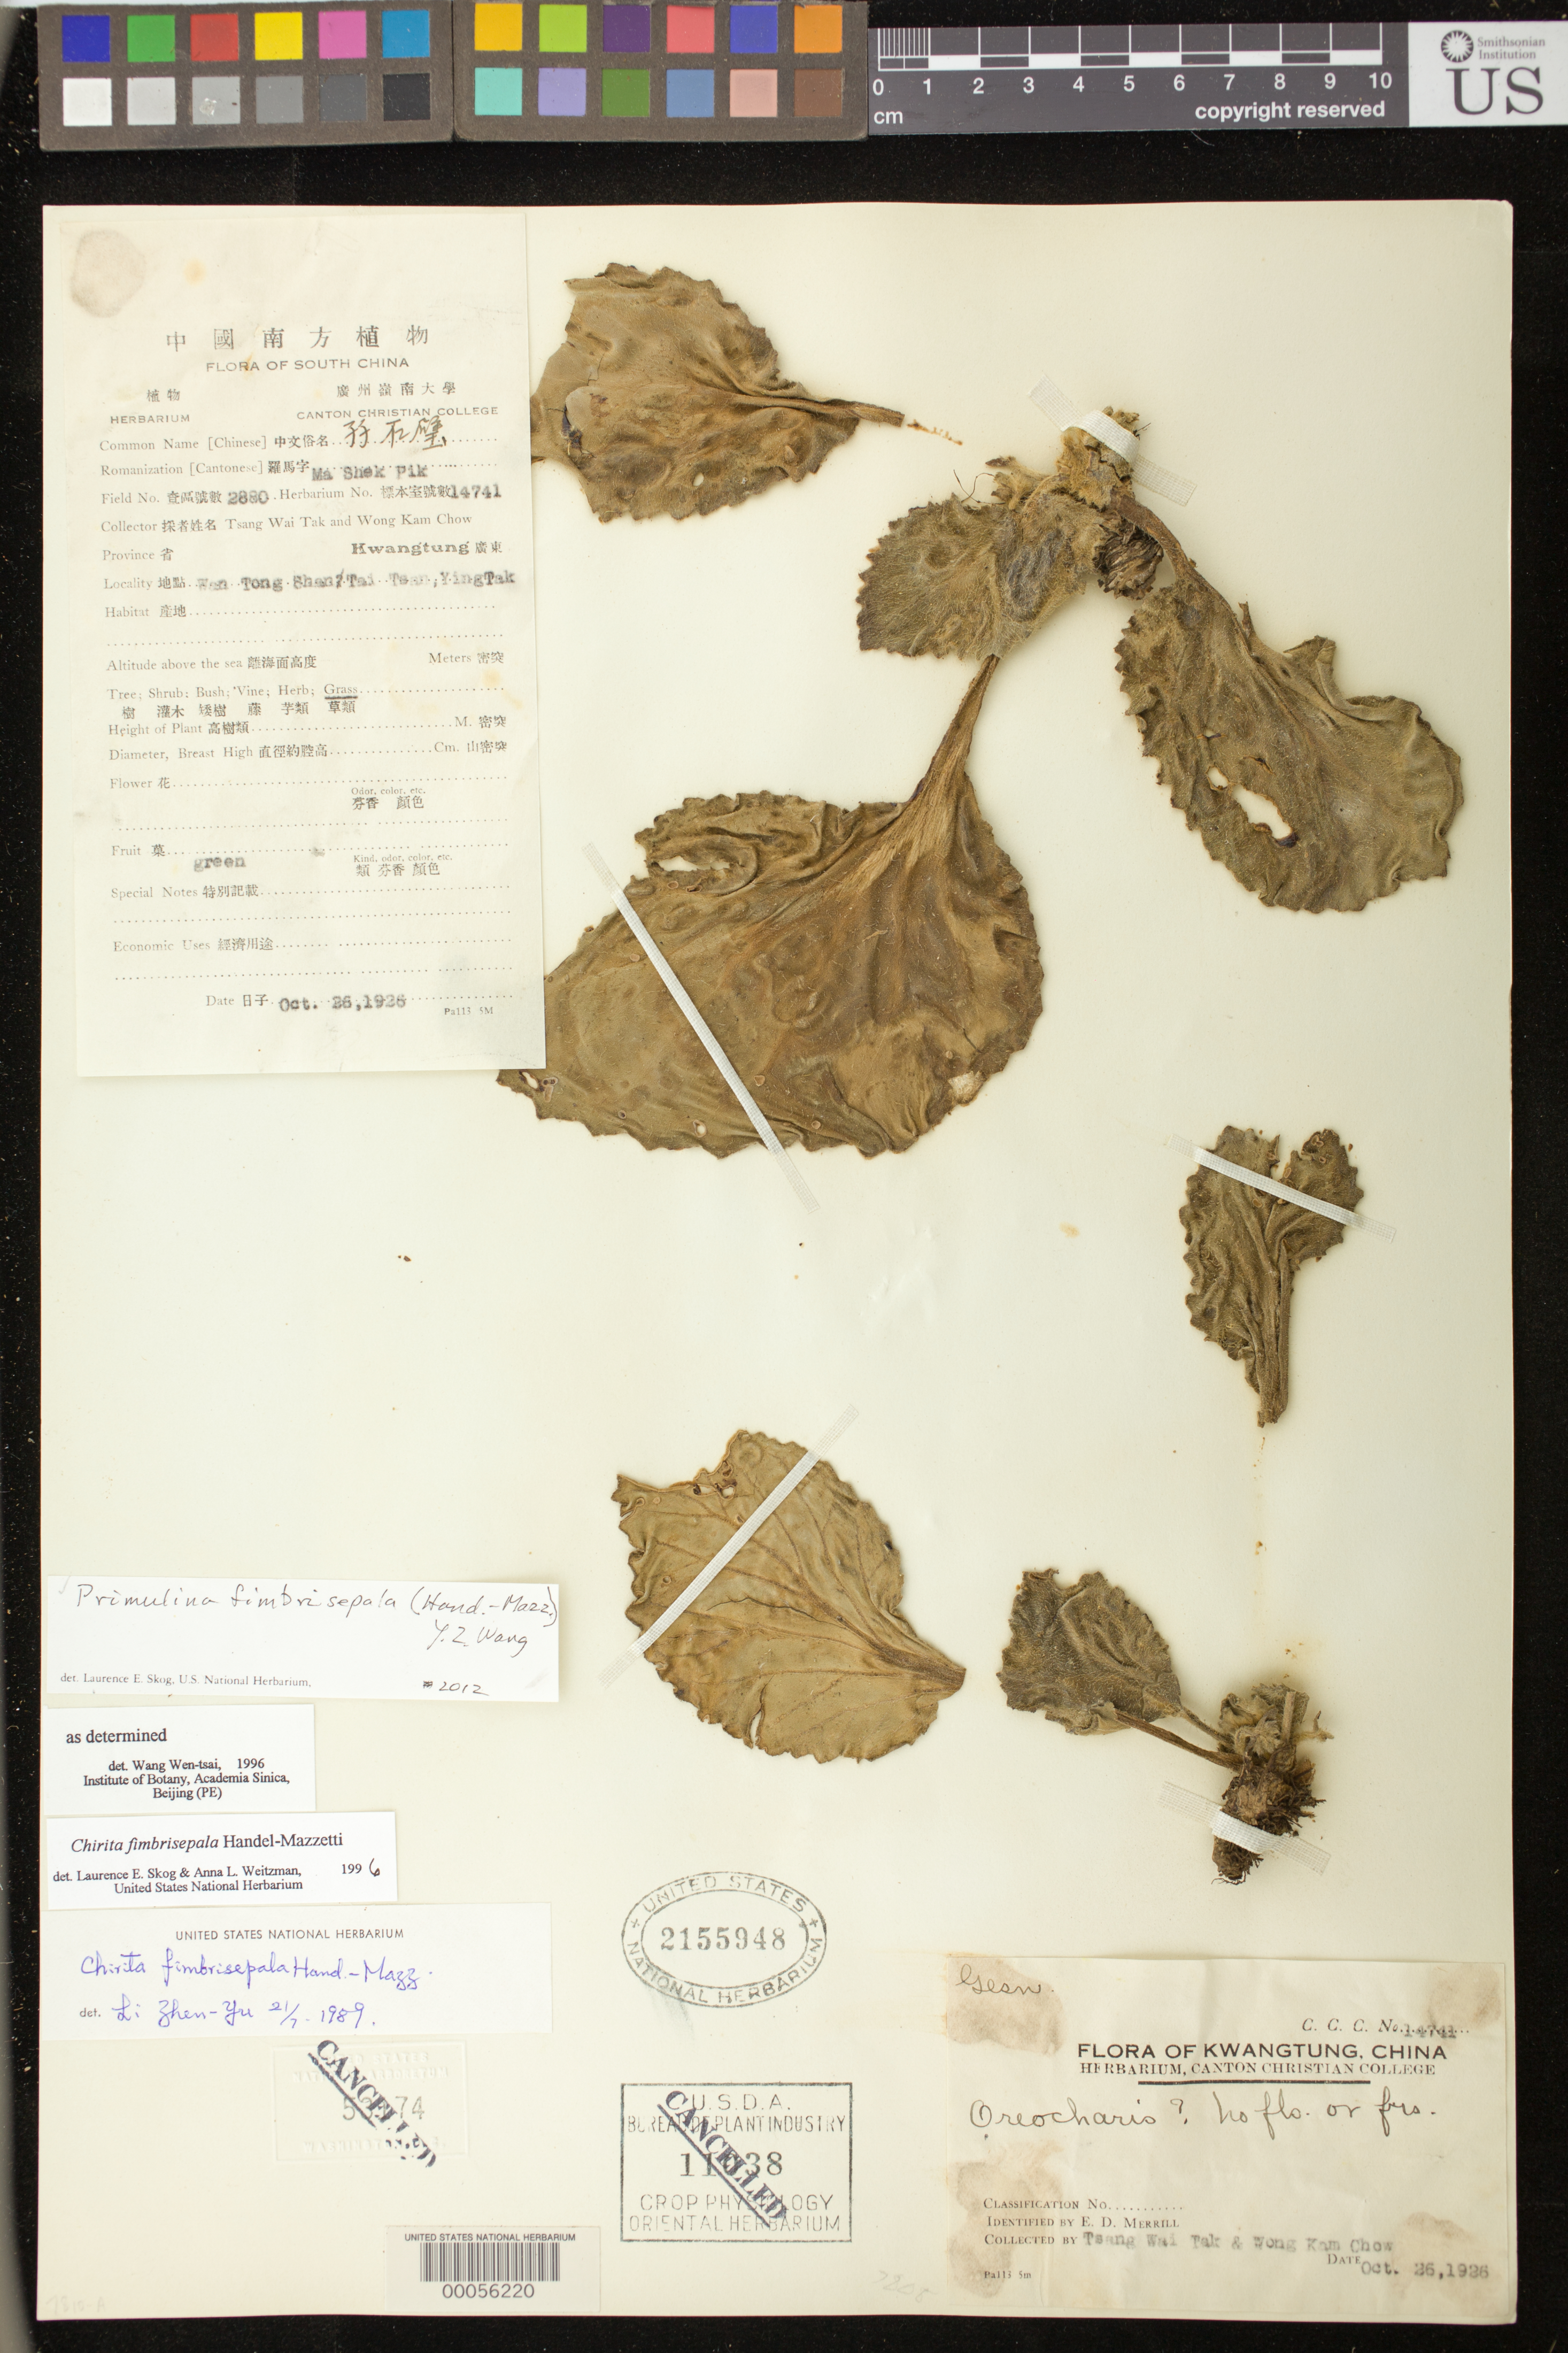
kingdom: Plantae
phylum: Tracheophyta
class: Magnoliopsida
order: Lamiales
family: Gesneriaceae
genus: Primulina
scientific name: Primulina fimbrisepala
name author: (Hand.-Mazz.) Y.Z. Wang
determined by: Skog, Laurence E.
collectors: W. T. Tsang & K. C. Wong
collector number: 2880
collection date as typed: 26 Oct 1926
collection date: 1926-10-26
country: China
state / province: Guangdong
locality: Wan tong shan, tai-tsan, ying tak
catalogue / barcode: US 2155948